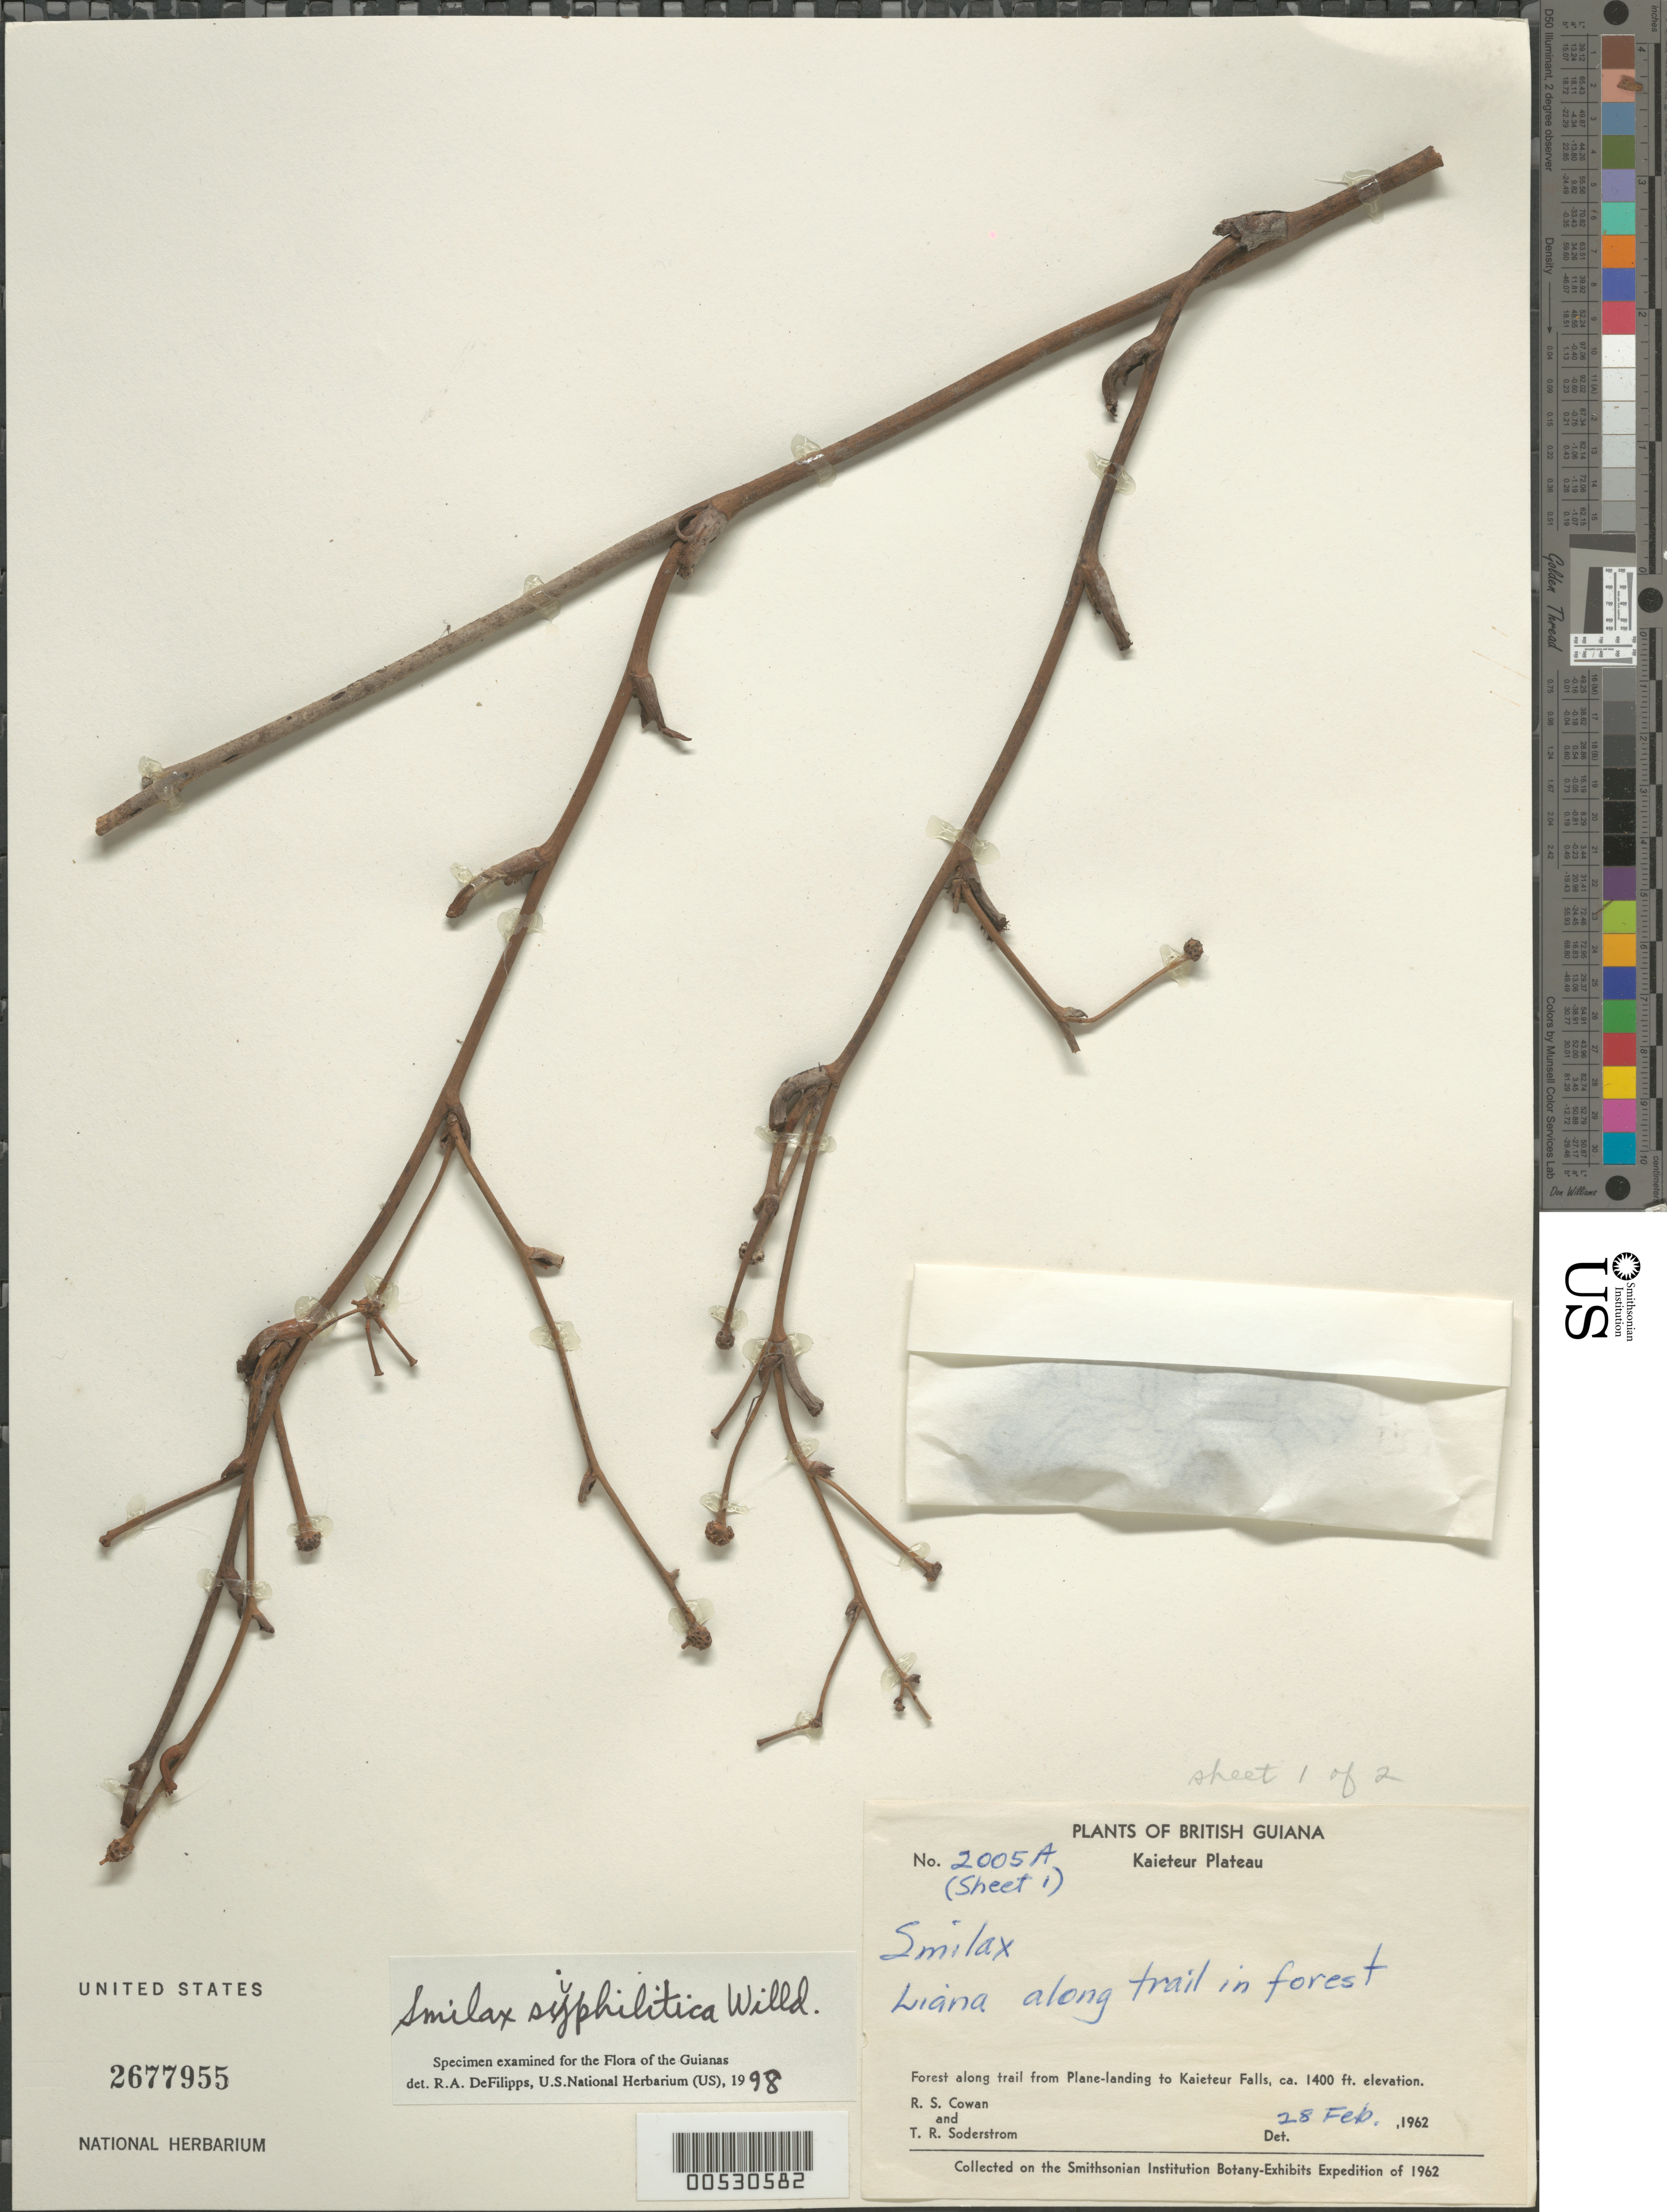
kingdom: Plantae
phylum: Tracheophyta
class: Liliopsida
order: Liliales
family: Smilacaceae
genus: Smilax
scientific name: Smilax syphilitica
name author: Humb. & Bonpl.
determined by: DeFilipps, R. A.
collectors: R. S. Cowan & T. R. Soderstrom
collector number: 2005 a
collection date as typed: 28-Feb-62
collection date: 1962-02-28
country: Guyana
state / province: Potaro-Siparuni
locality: Kaieteur Plateau, along trail from plane landing to Kaieteur Falls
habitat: Forest along trail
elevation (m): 427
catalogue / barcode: US 2677955